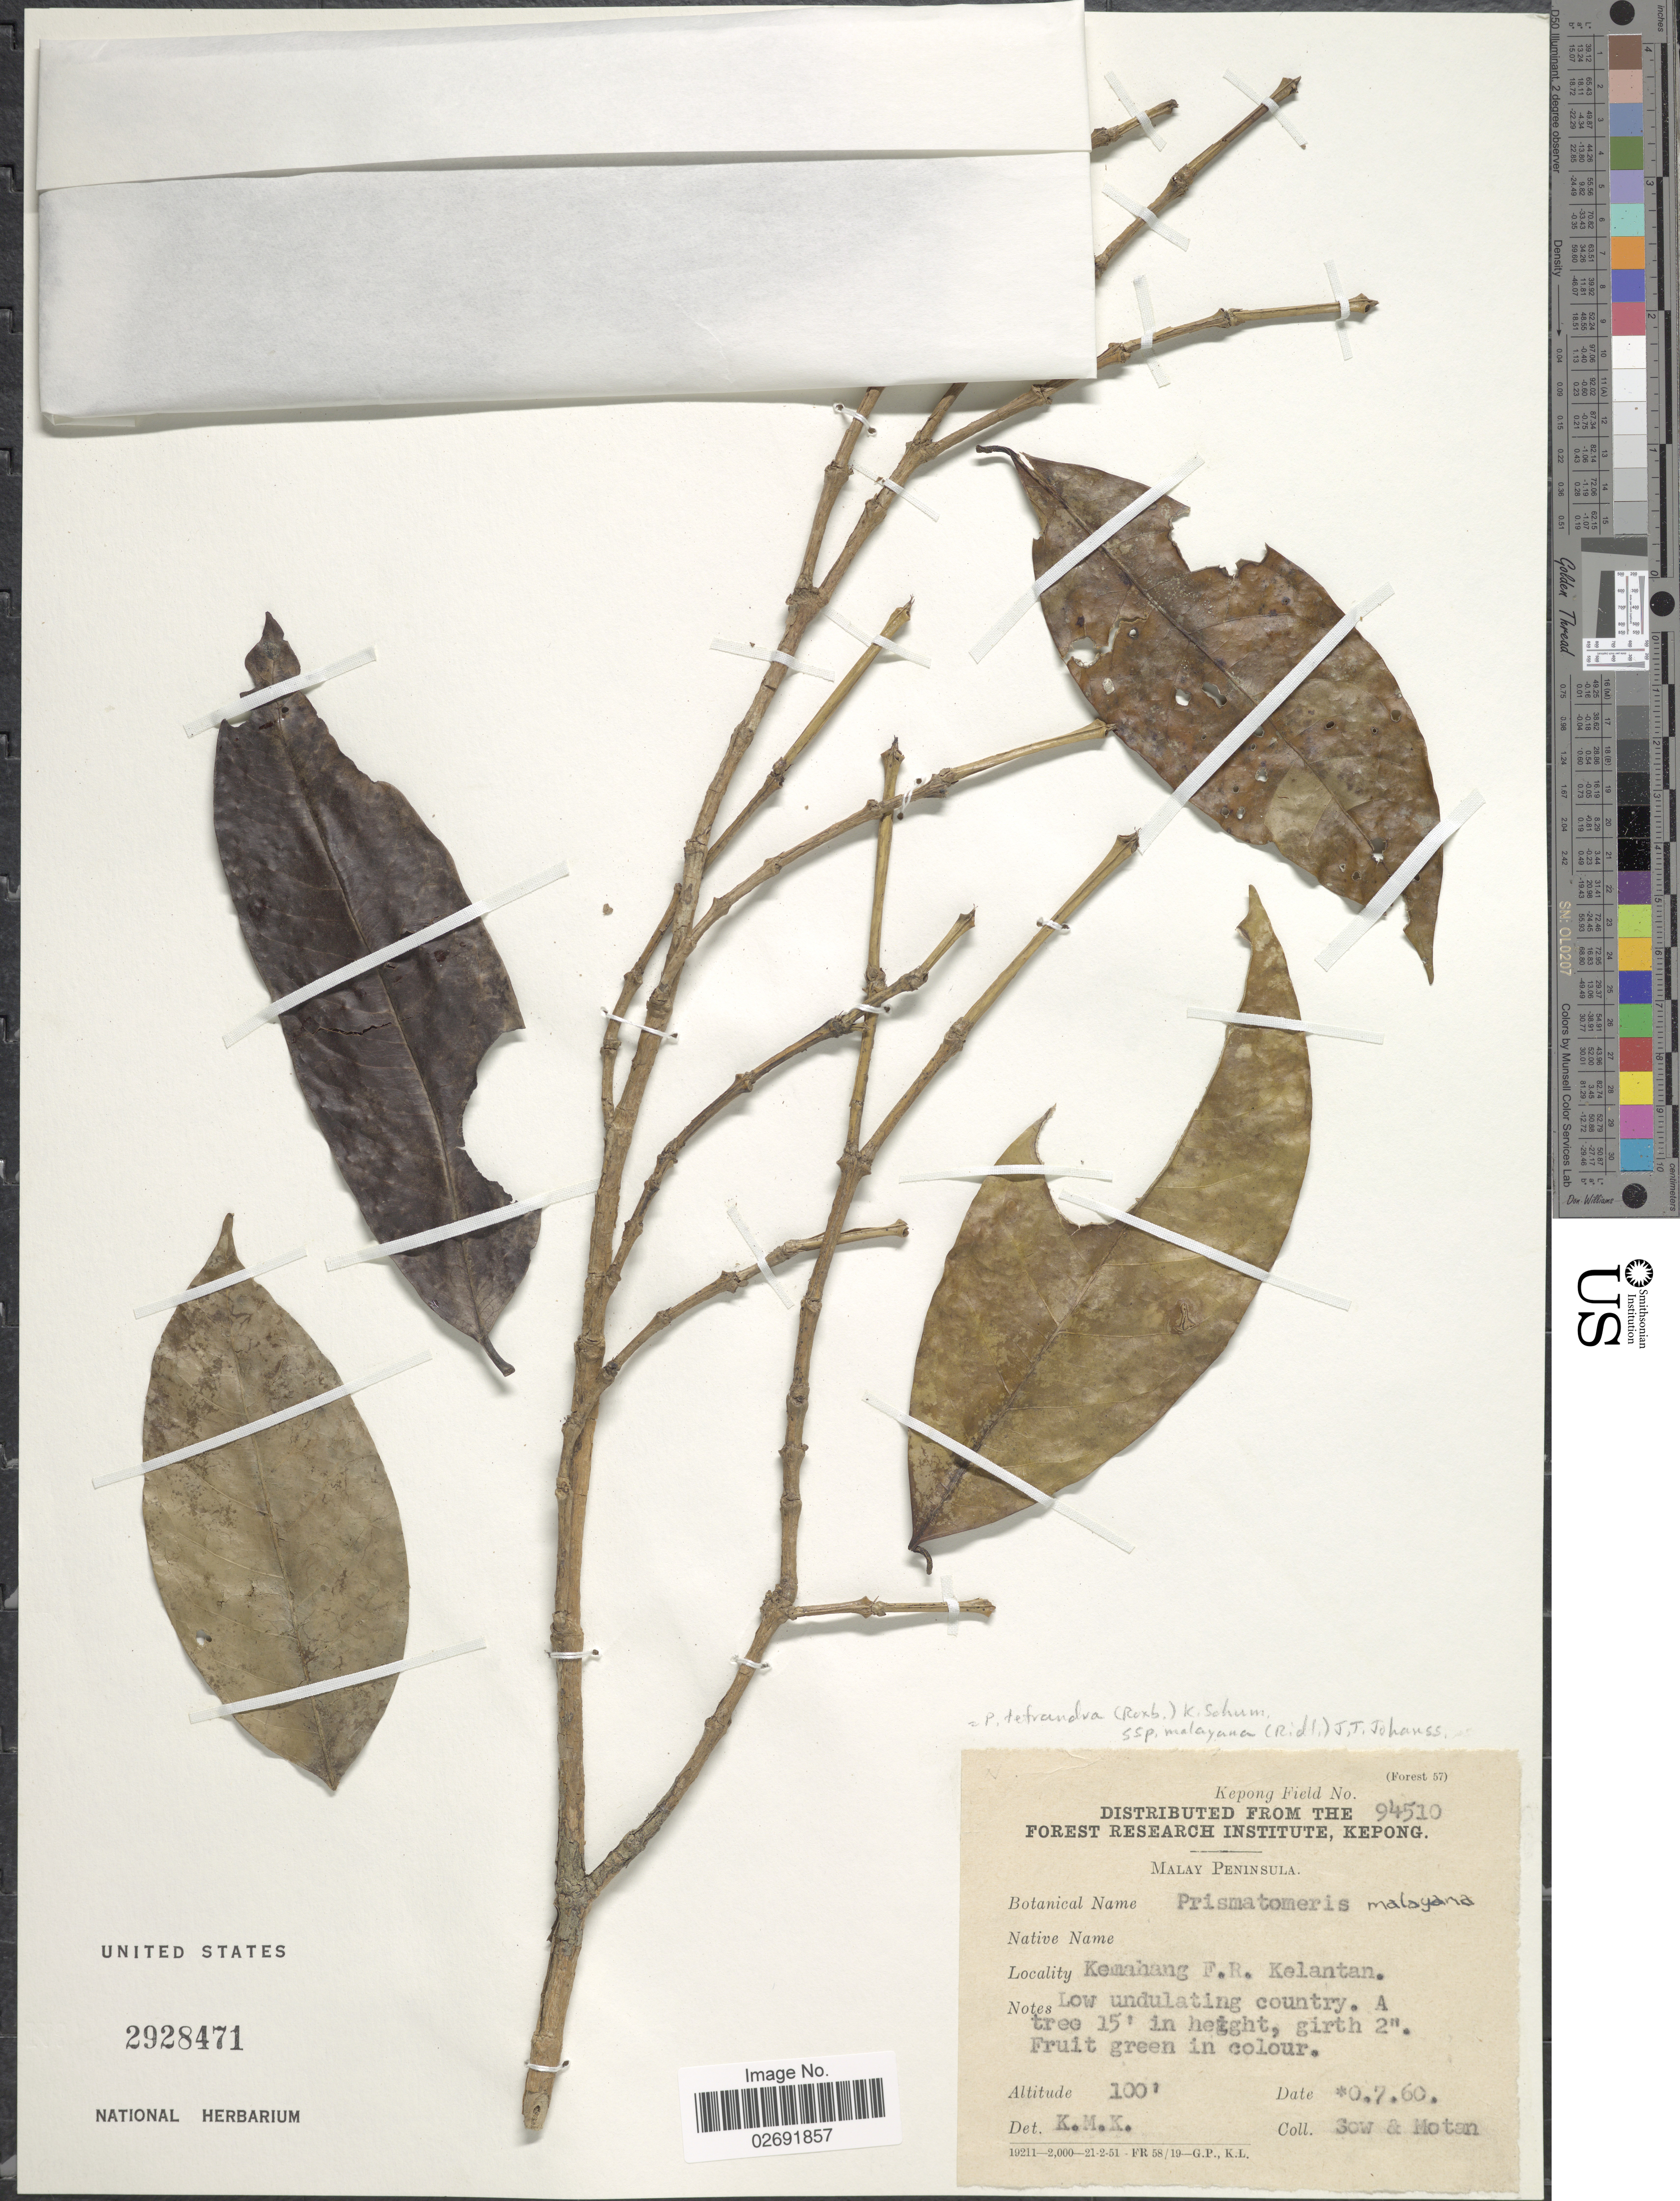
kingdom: Plantae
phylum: Tracheophyta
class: Magnoliopsida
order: Gentianales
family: Rubiaceae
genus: Prismatomeris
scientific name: Prismatomeris tetrandra subsp. malayana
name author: (Ridl.) J.T. Johanss.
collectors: -. Sow & -. Motan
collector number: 94510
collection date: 1960-07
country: Malaysia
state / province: Kelantan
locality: Malay Peninsula, Kemahang F.R. Kelantan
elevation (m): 30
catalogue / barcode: US 2928471